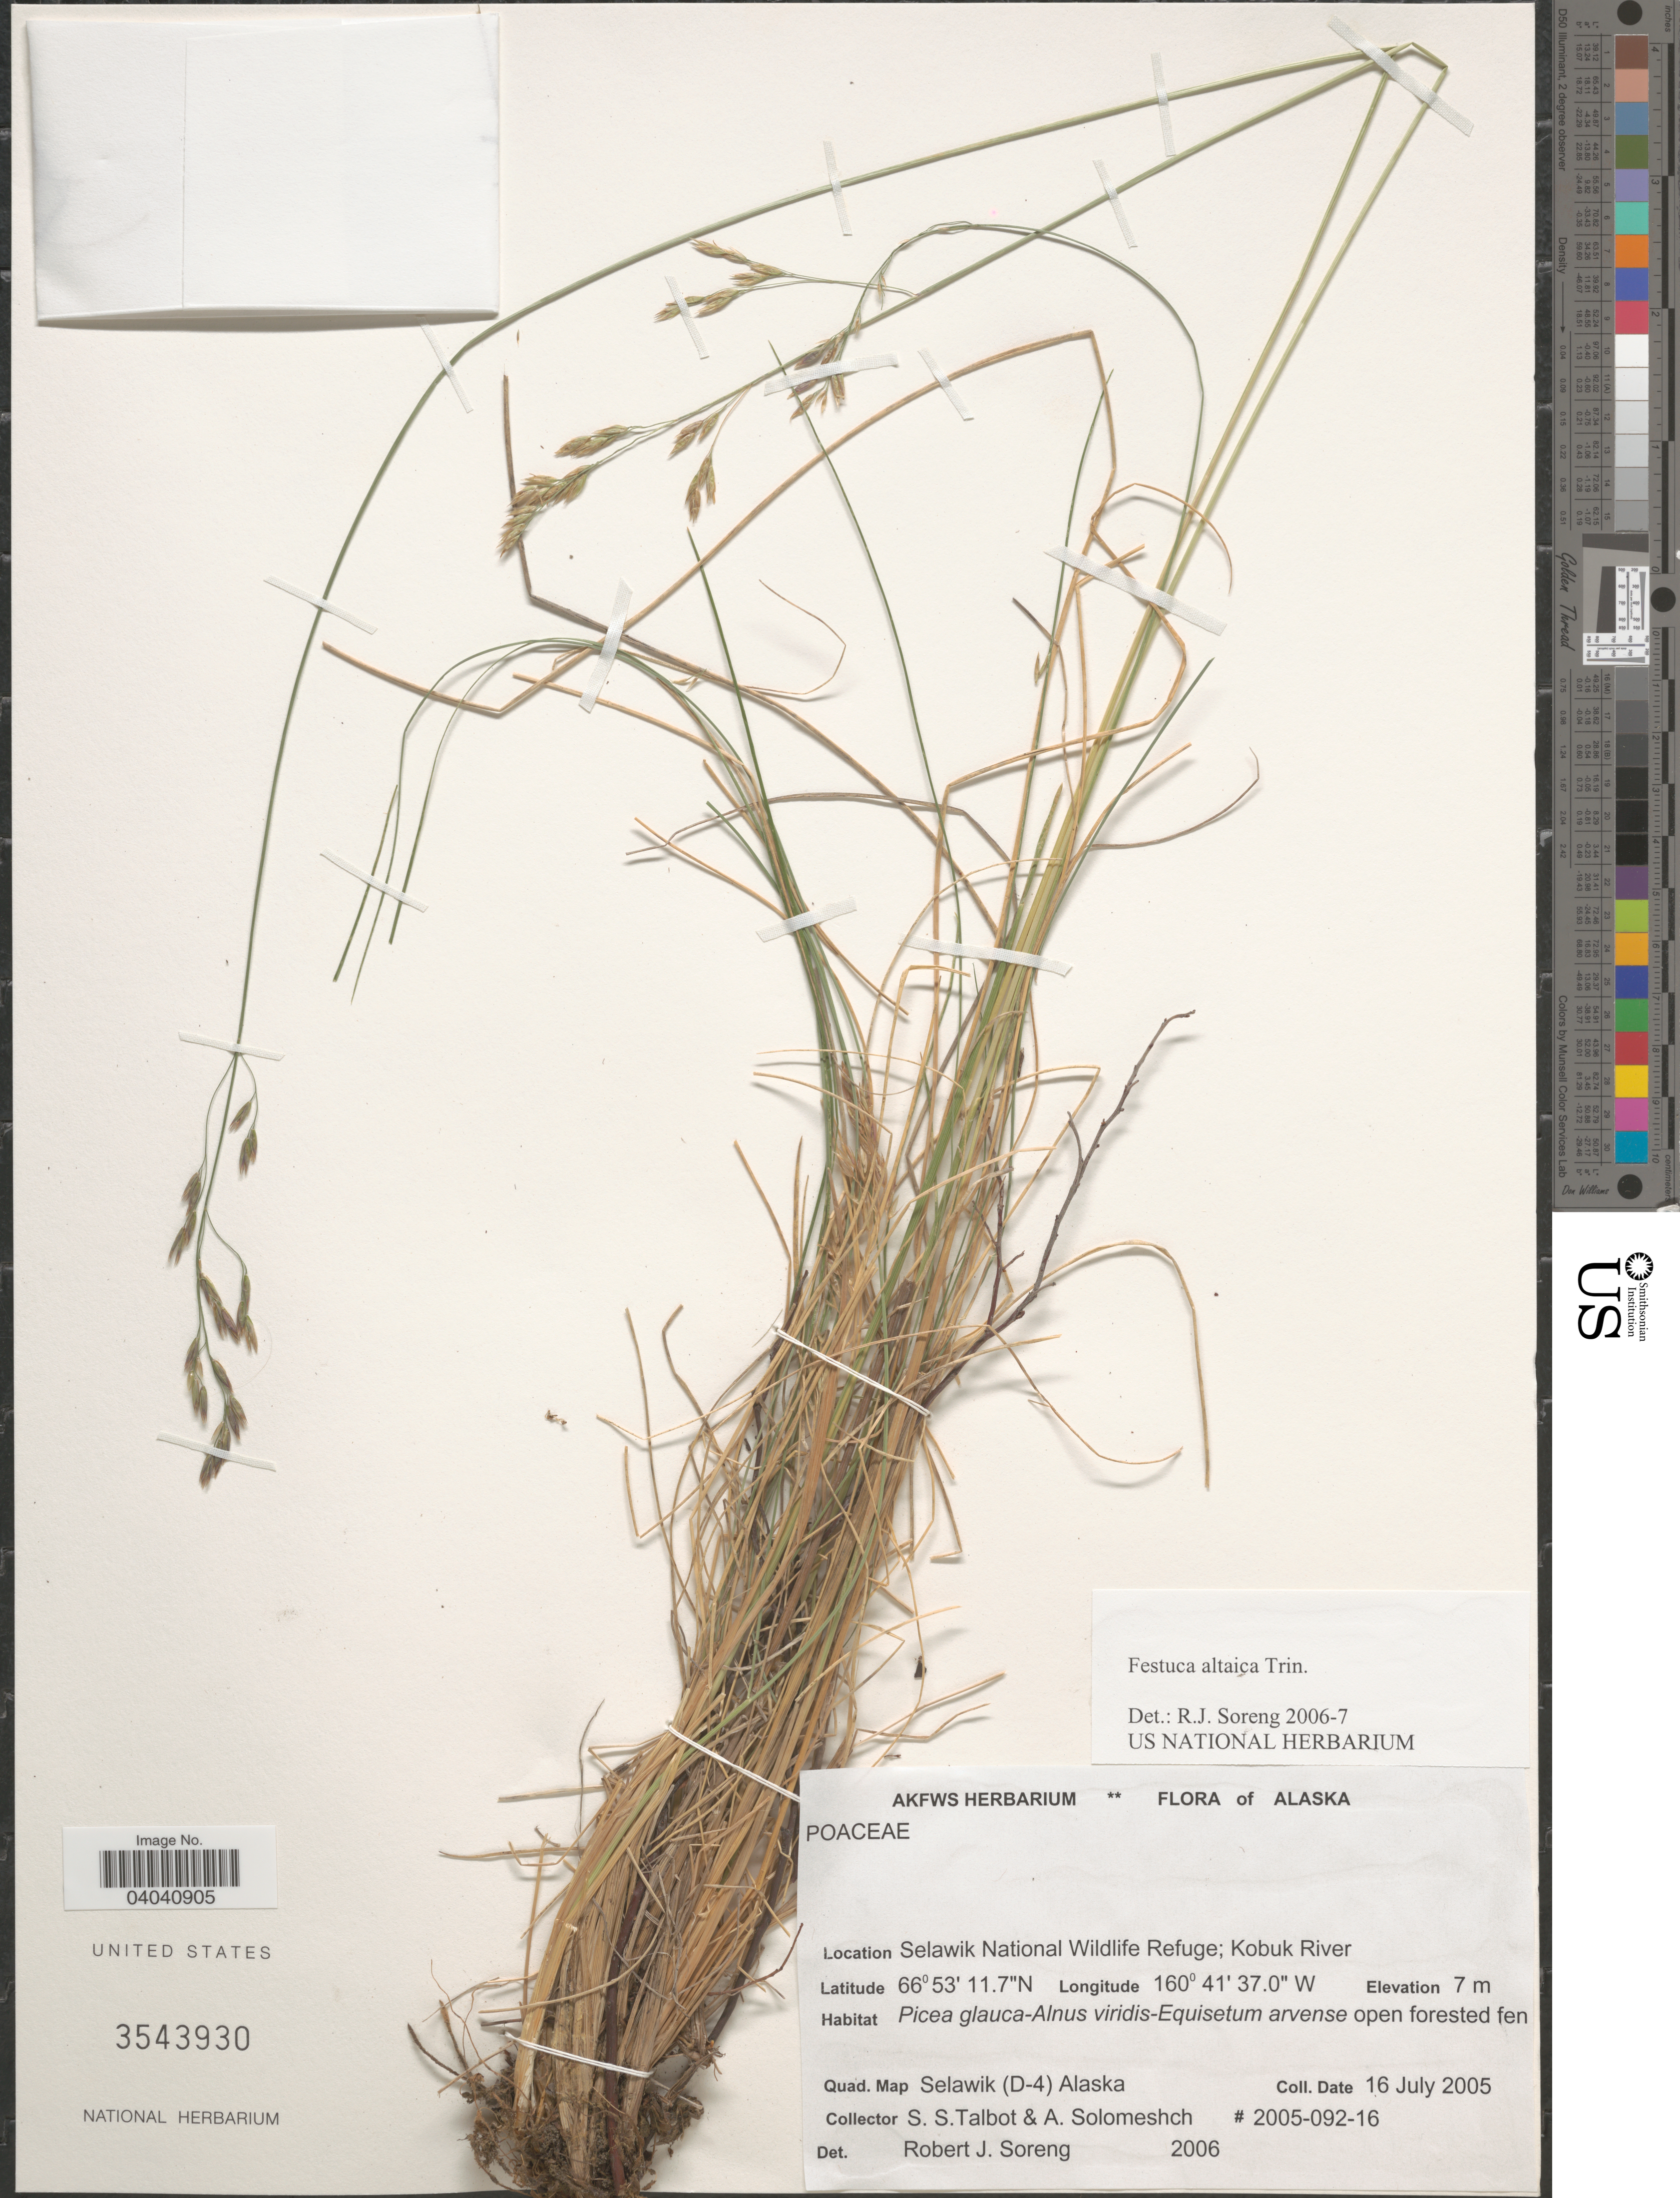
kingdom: Plantae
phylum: Tracheophyta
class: Liliopsida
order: Poales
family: Poaceae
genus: Festuca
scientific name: Festuca altaica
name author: Trin.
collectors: S. S. Talbot & A. Solomeshch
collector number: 2005-092-16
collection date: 2005-07-16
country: United States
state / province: Alaska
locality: Selawik National Wildlife Refuge; Kobuk River. Quad. Map Selawik (D-4) Alaska.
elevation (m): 7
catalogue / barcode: US 3543930